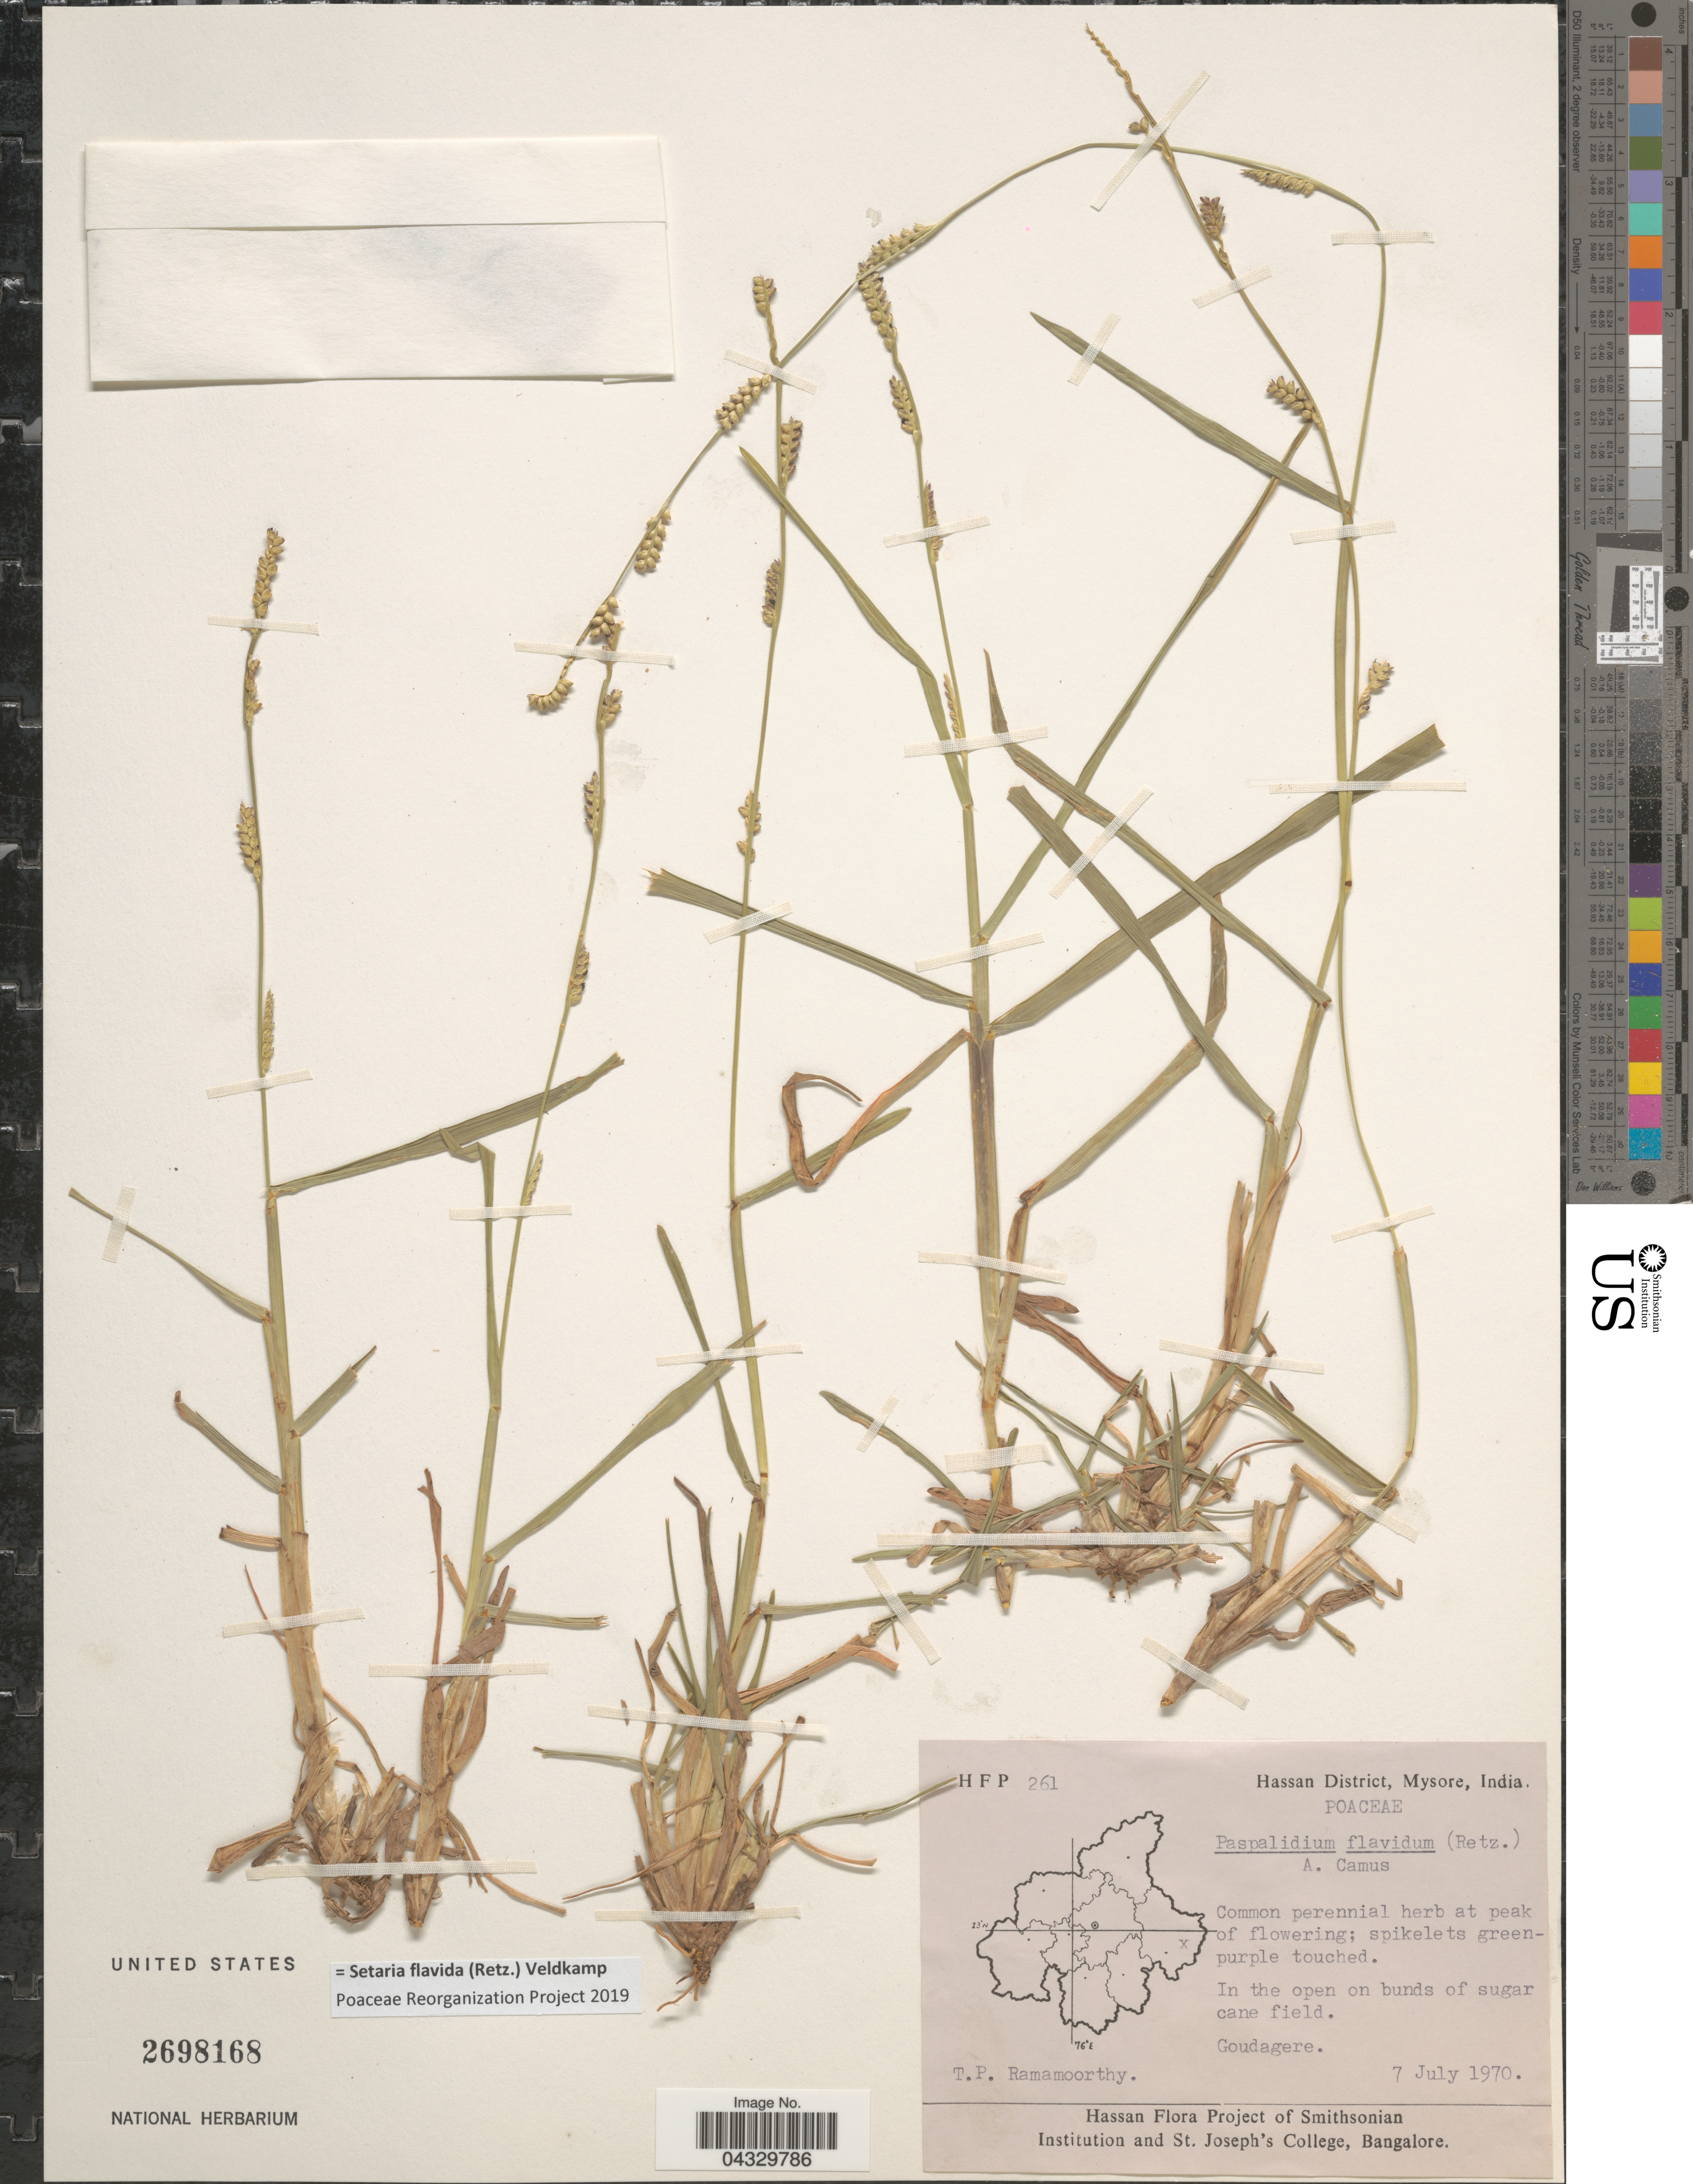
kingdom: Plantae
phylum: Tracheophyta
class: Liliopsida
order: Poales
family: Poaceae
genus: Setaria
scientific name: Setaria flavida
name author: (Retz.) Veldkamp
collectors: T. P. Ramamoorthy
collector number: HFP261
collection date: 1970-07-07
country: India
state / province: Karnataka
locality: Hassan District, Mysore. Goudagere.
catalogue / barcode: US 2698168